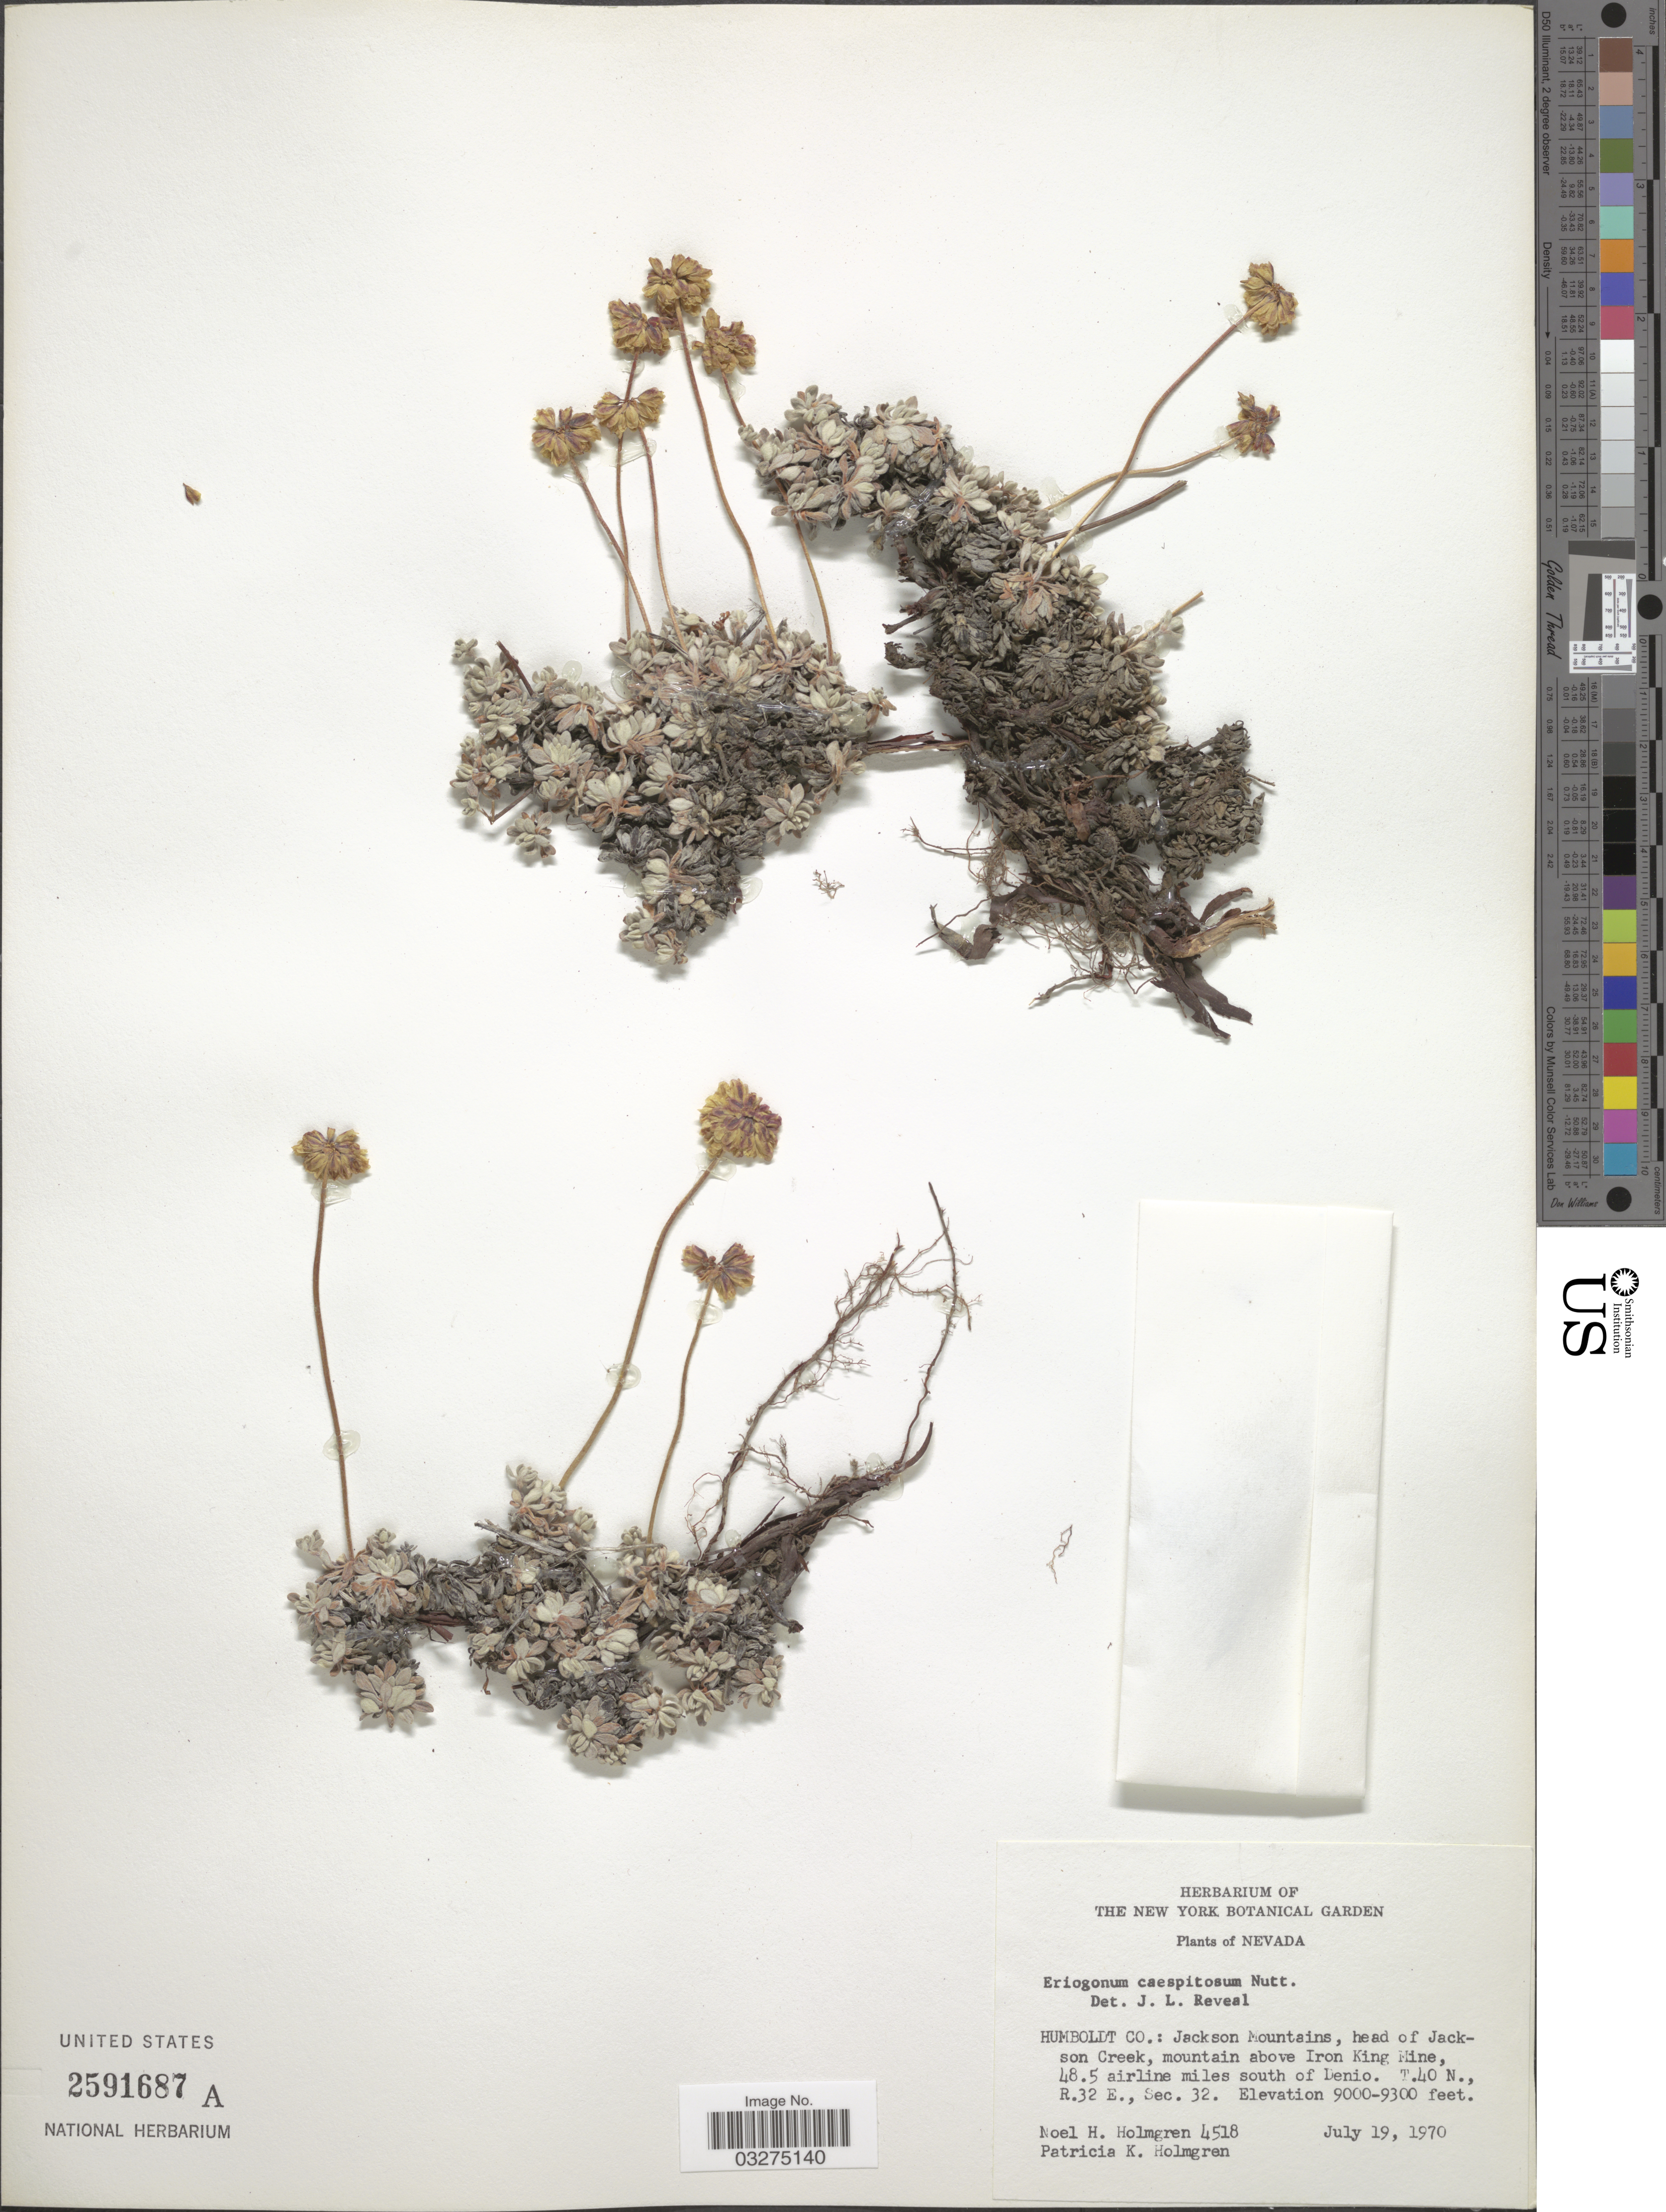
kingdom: Plantae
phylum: Tracheophyta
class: Magnoliopsida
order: Caryophyllales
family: Polygonaceae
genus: Eriogonum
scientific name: Eriogonum caespitosum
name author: Nutt.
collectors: N. H. Holmgren & P. K. Holmgren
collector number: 4518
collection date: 1970-07-19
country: United States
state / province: Nevada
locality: Humboldt Co.: Jackson Mountains, head of Jackson Creek, mountain above Iron King Mine, 48.5 airline miles south of Denio. T.40 N., R. 32 E., Sec. 32.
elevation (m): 2743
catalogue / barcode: US 2591687A